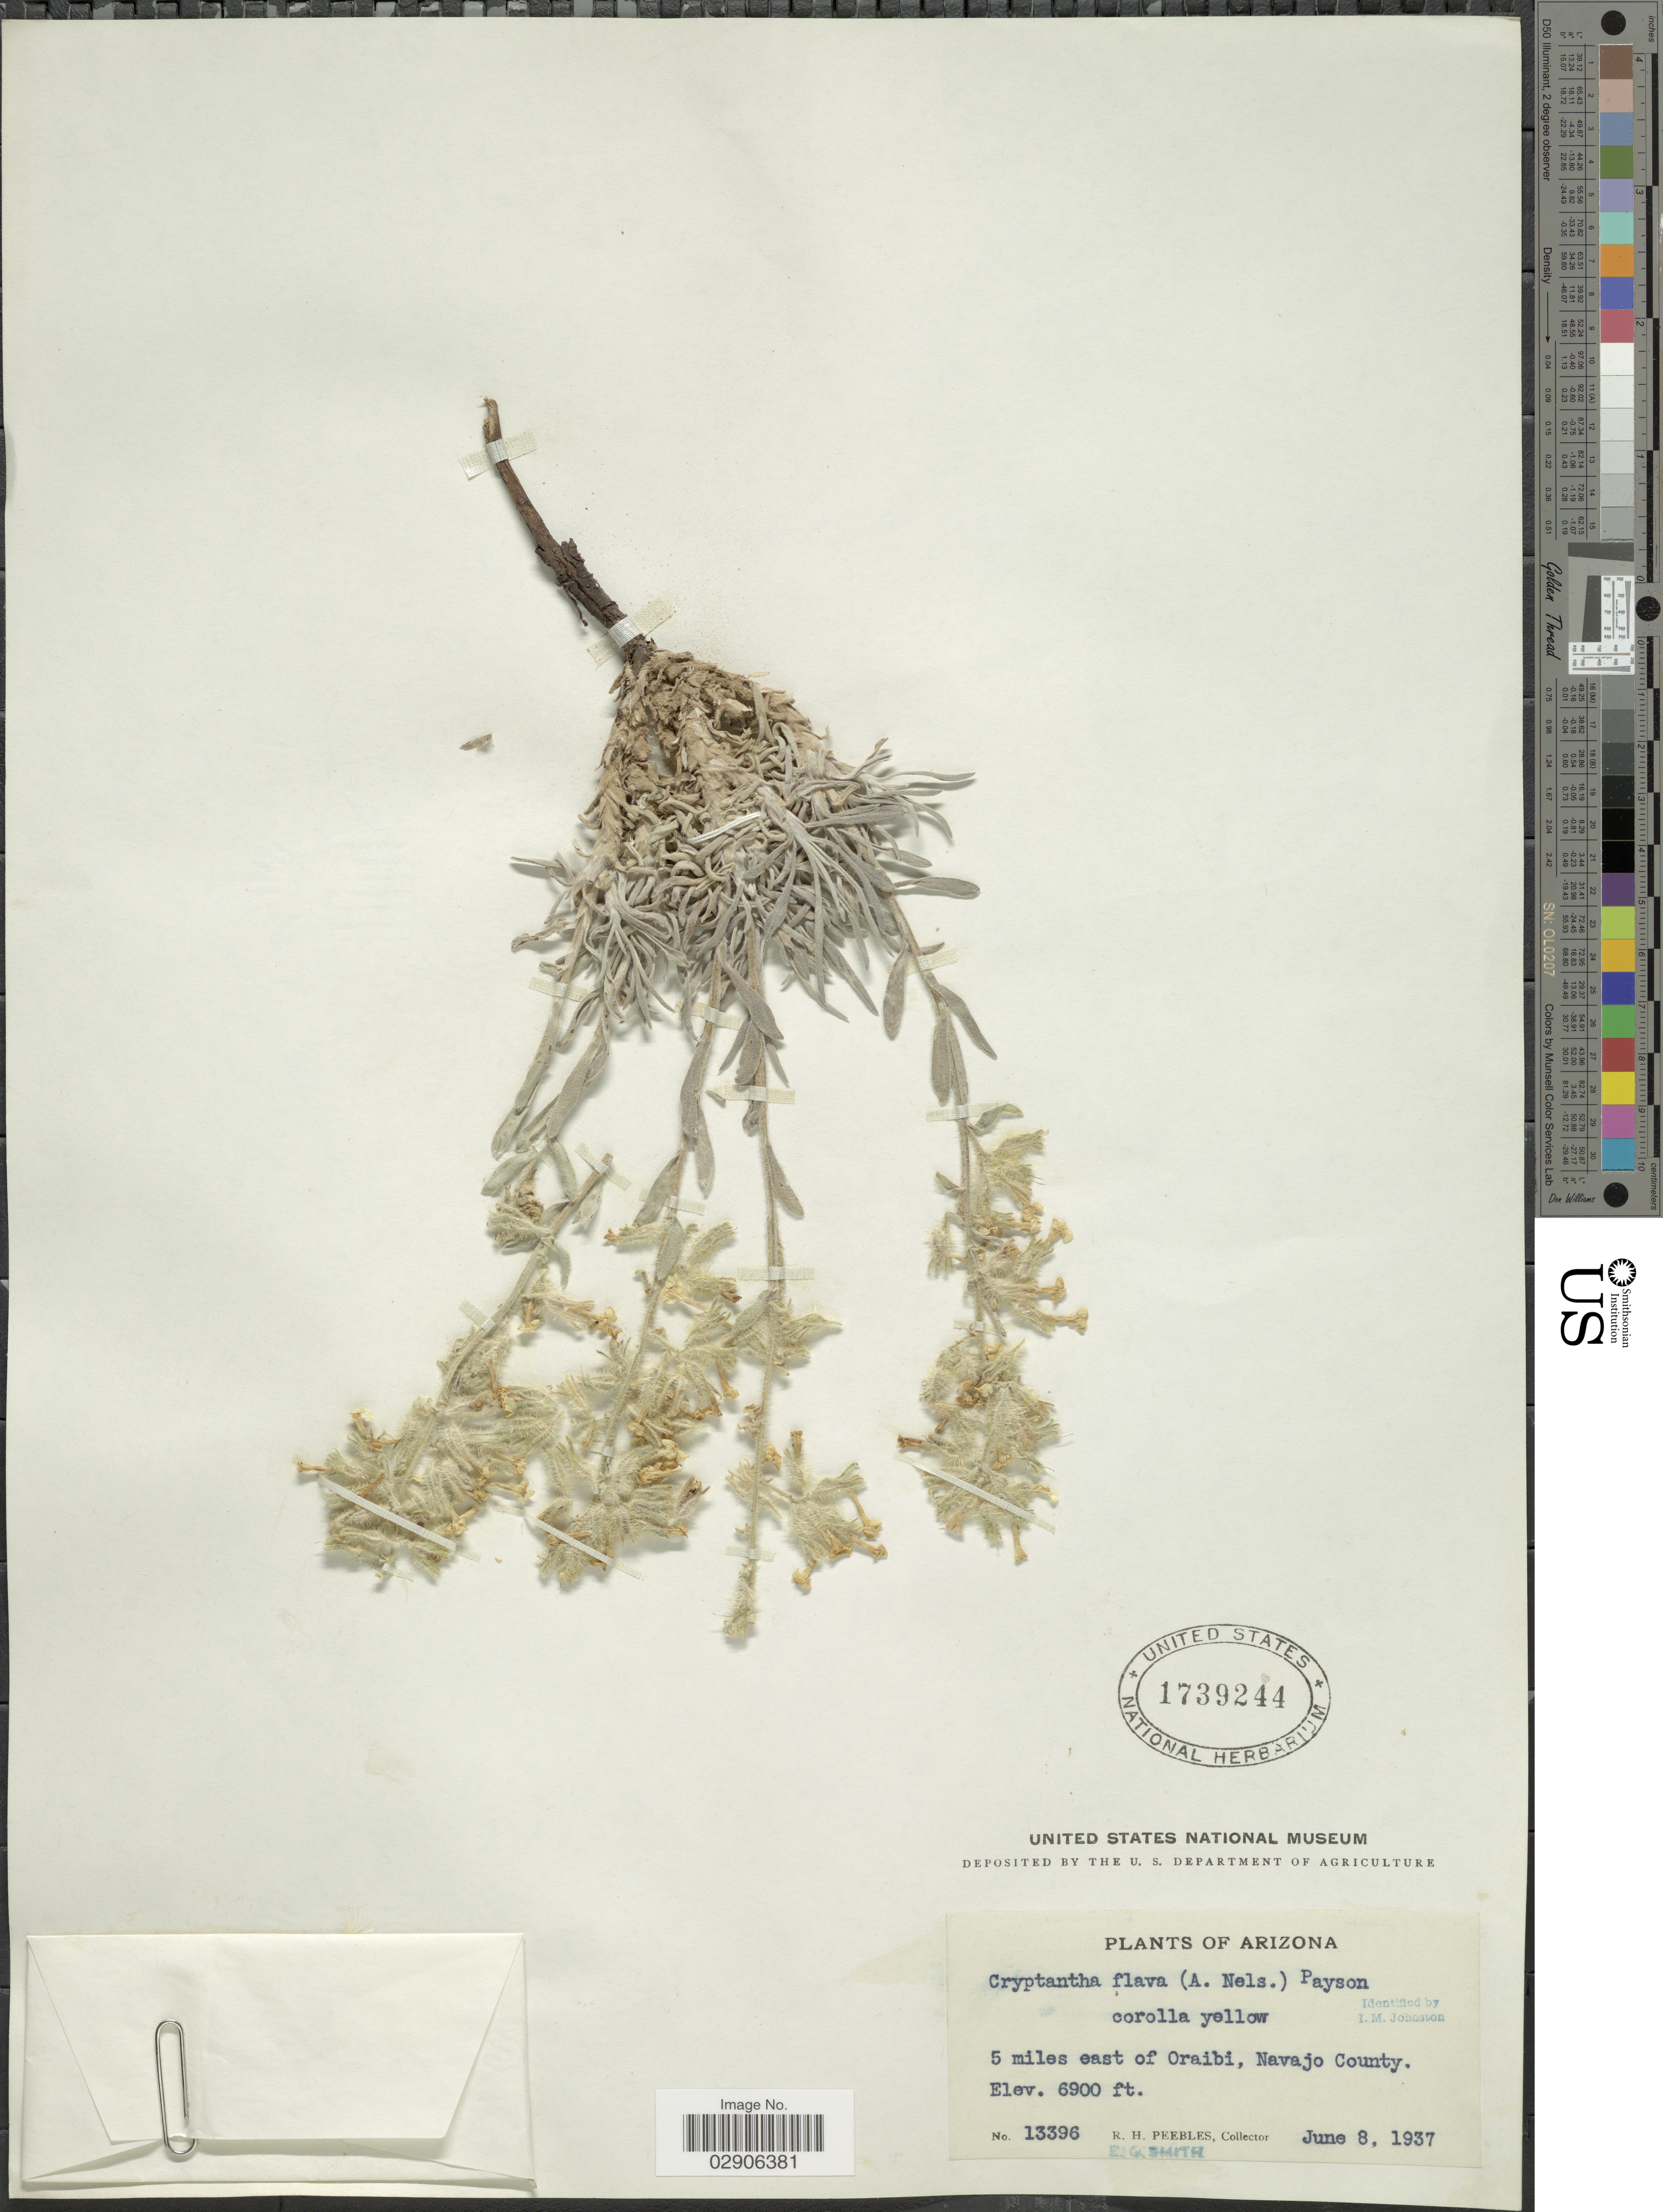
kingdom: Plantae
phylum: Tracheophyta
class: Magnoliopsida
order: Boraginales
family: Boraginaceae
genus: Oreocarya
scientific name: Oreocarya flava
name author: A. Nelson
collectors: R. H. Peebles & E. G. Smith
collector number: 13396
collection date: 1937-06-08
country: United States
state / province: Arizona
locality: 5 miles east of Oraibi, Navajo County.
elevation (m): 2103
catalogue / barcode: US 1739244